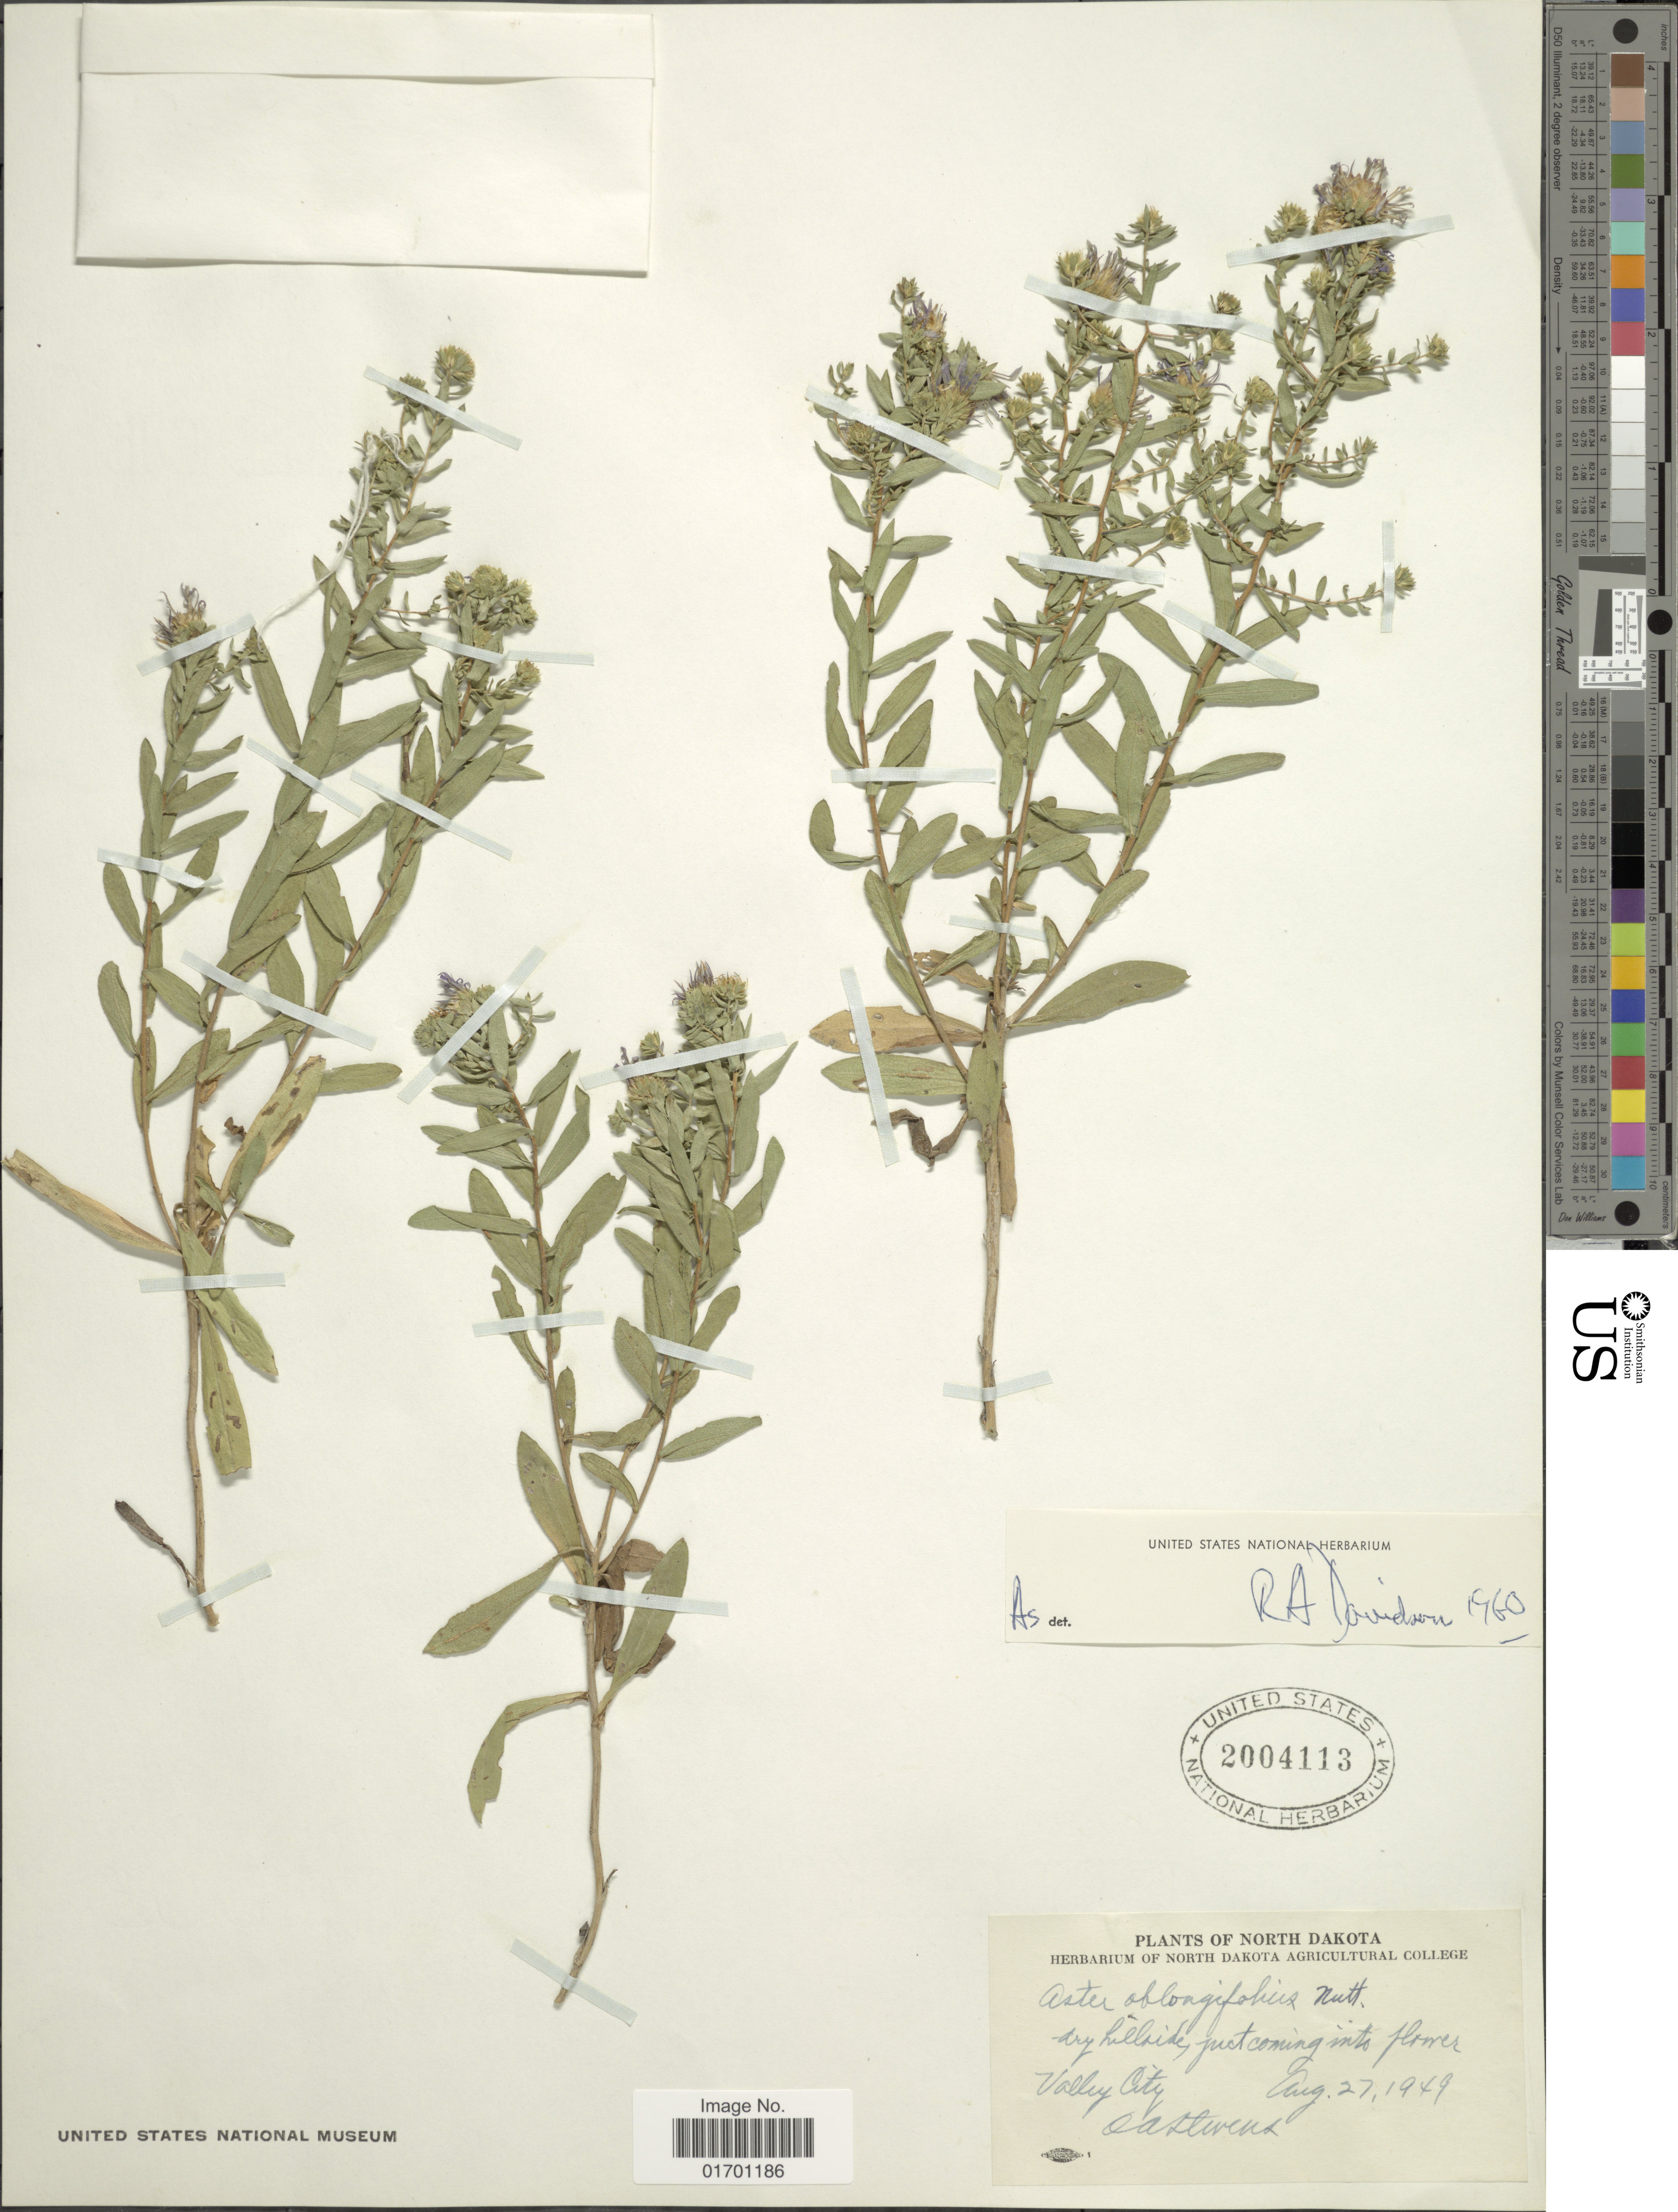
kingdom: Plantae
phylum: Tracheophyta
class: Magnoliopsida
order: Asterales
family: Asteraceae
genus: Symphyotrichum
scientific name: Symphyotrichum oblongifolium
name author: (Nutt.) G.L. Nesom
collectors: O. A. Stevens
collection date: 1949-08-27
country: United States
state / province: North Dakota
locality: Dry hillside juct comming into Lower Valley City.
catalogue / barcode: US 2004113